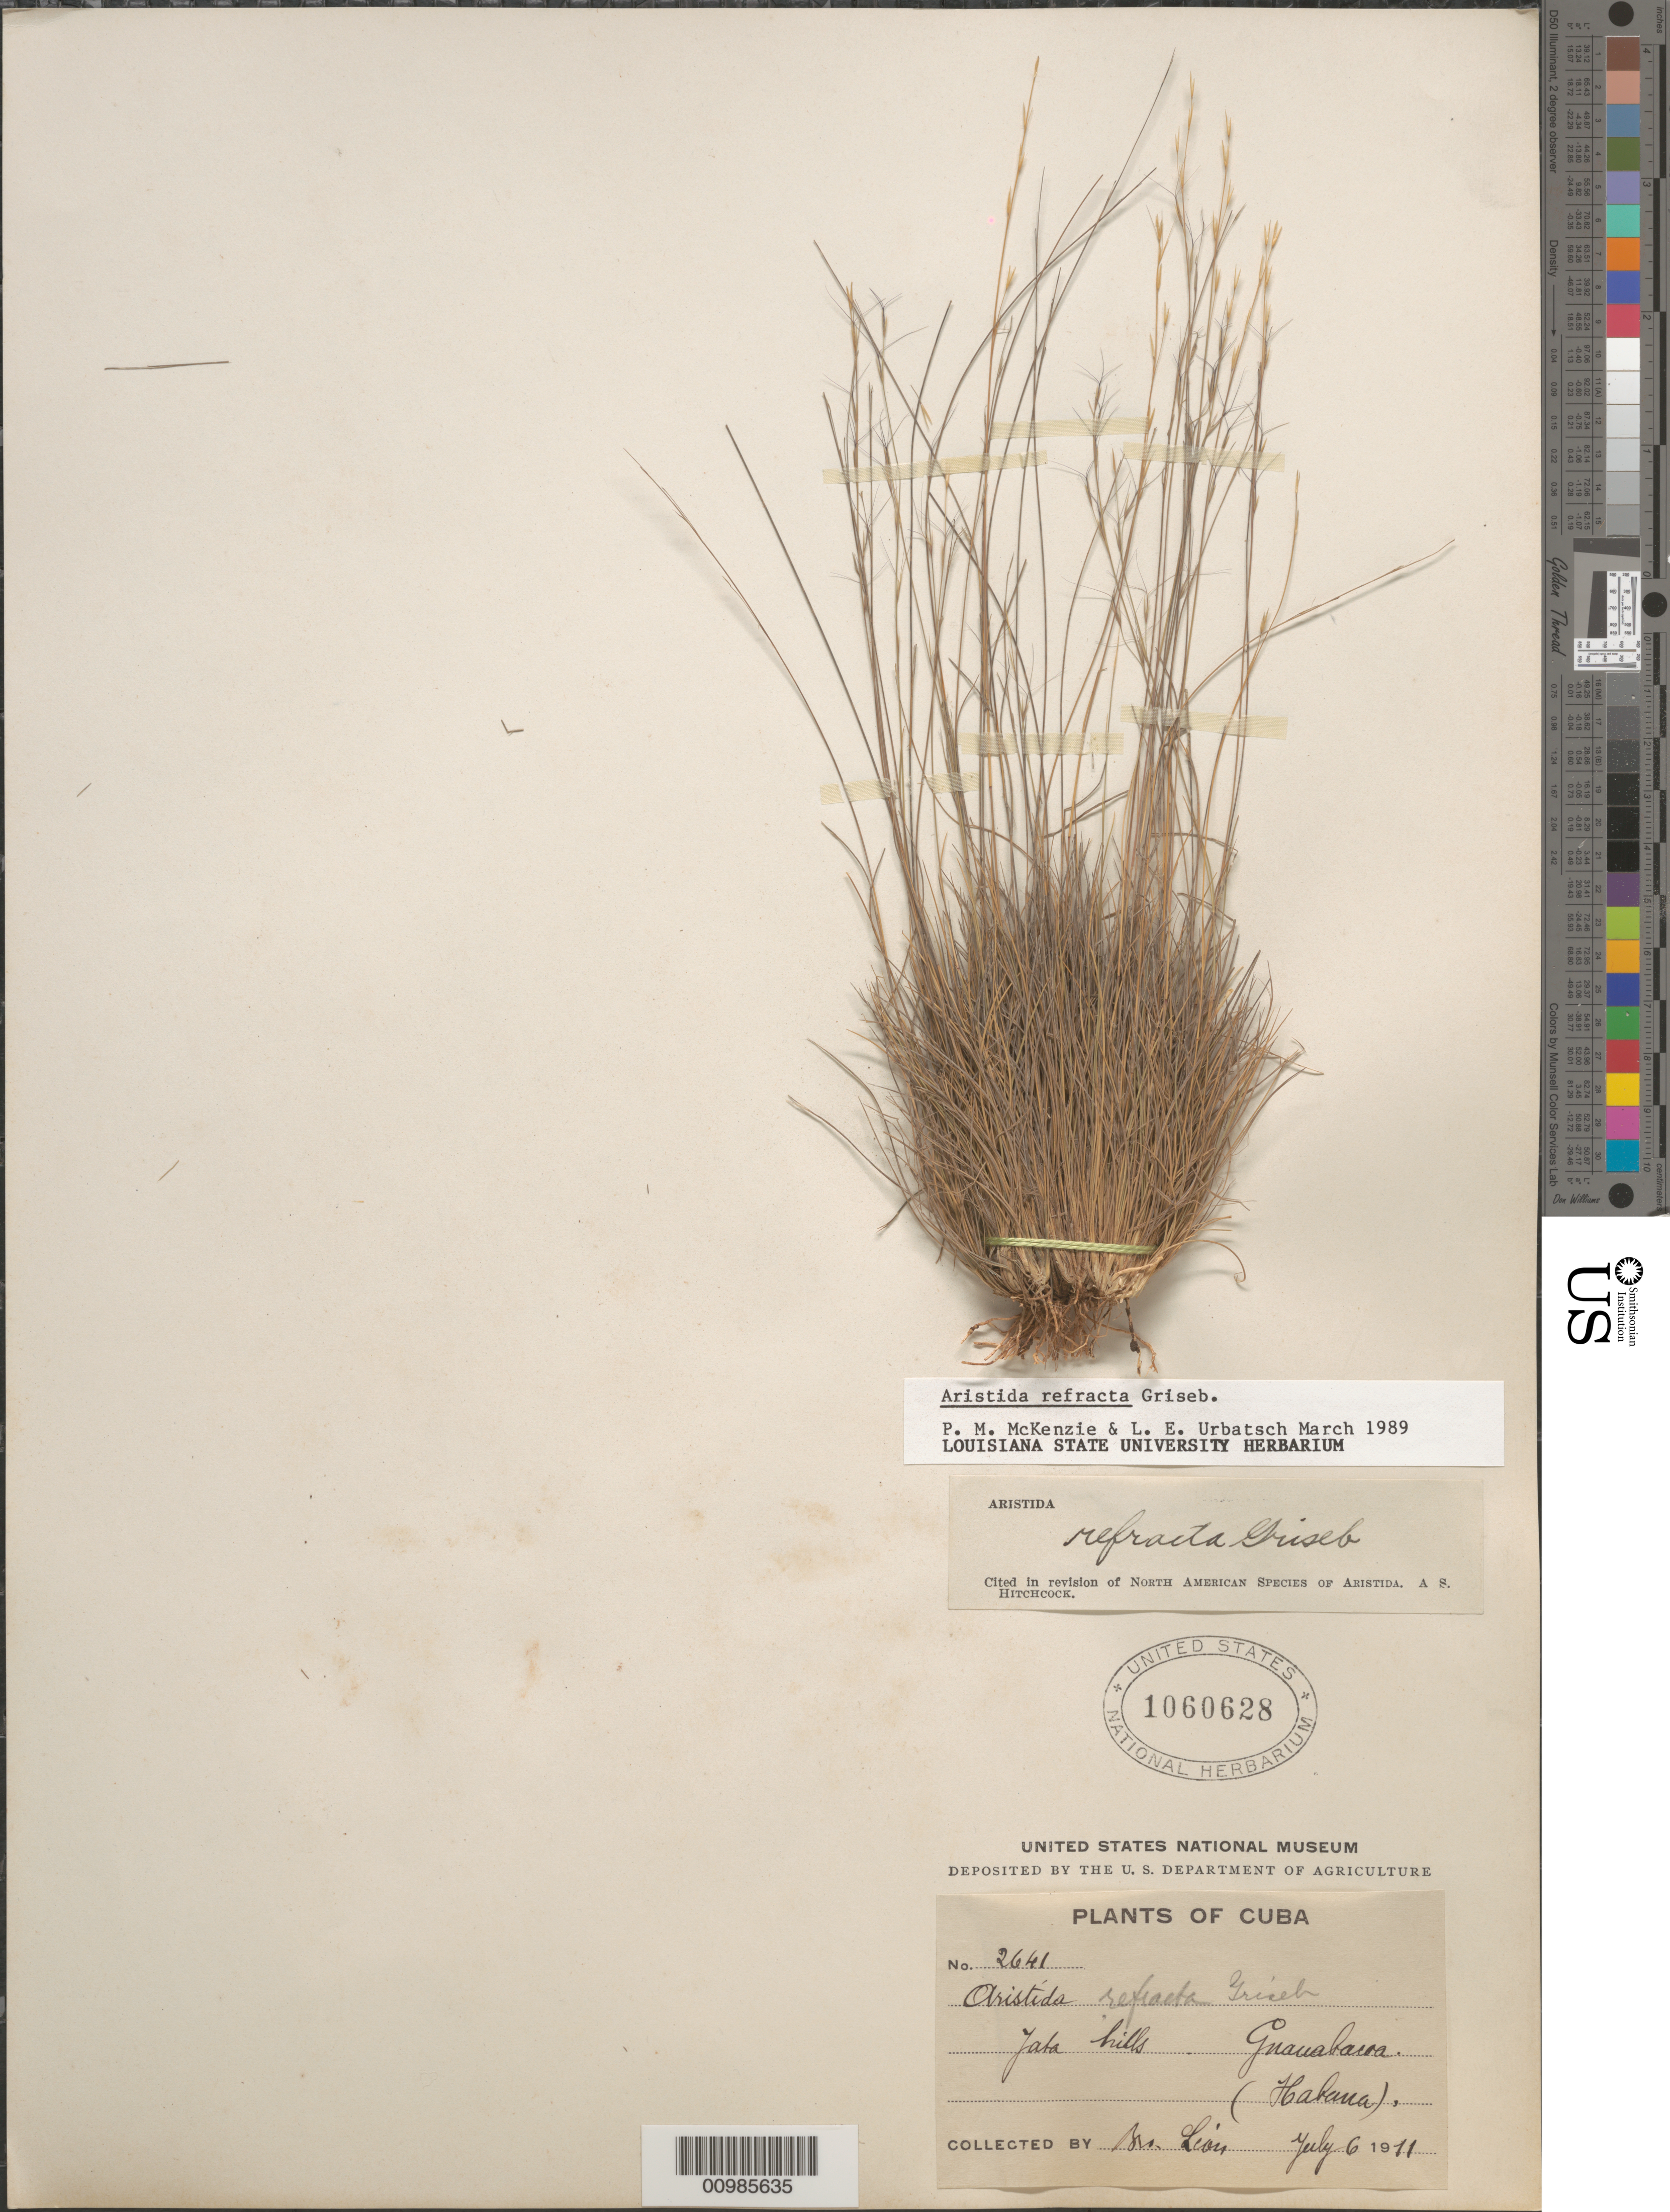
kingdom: Plantae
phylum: Tracheophyta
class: Liliopsida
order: Poales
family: Poaceae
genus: Aristida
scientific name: Aristida refracta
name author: Griseb.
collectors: Bro. León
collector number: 2641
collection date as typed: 06 Jul 1911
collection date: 1911-07-06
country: Cuba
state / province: La Habana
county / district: Municipio Guanabacoa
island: Cuba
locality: Jata Hills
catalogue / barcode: US 1060628